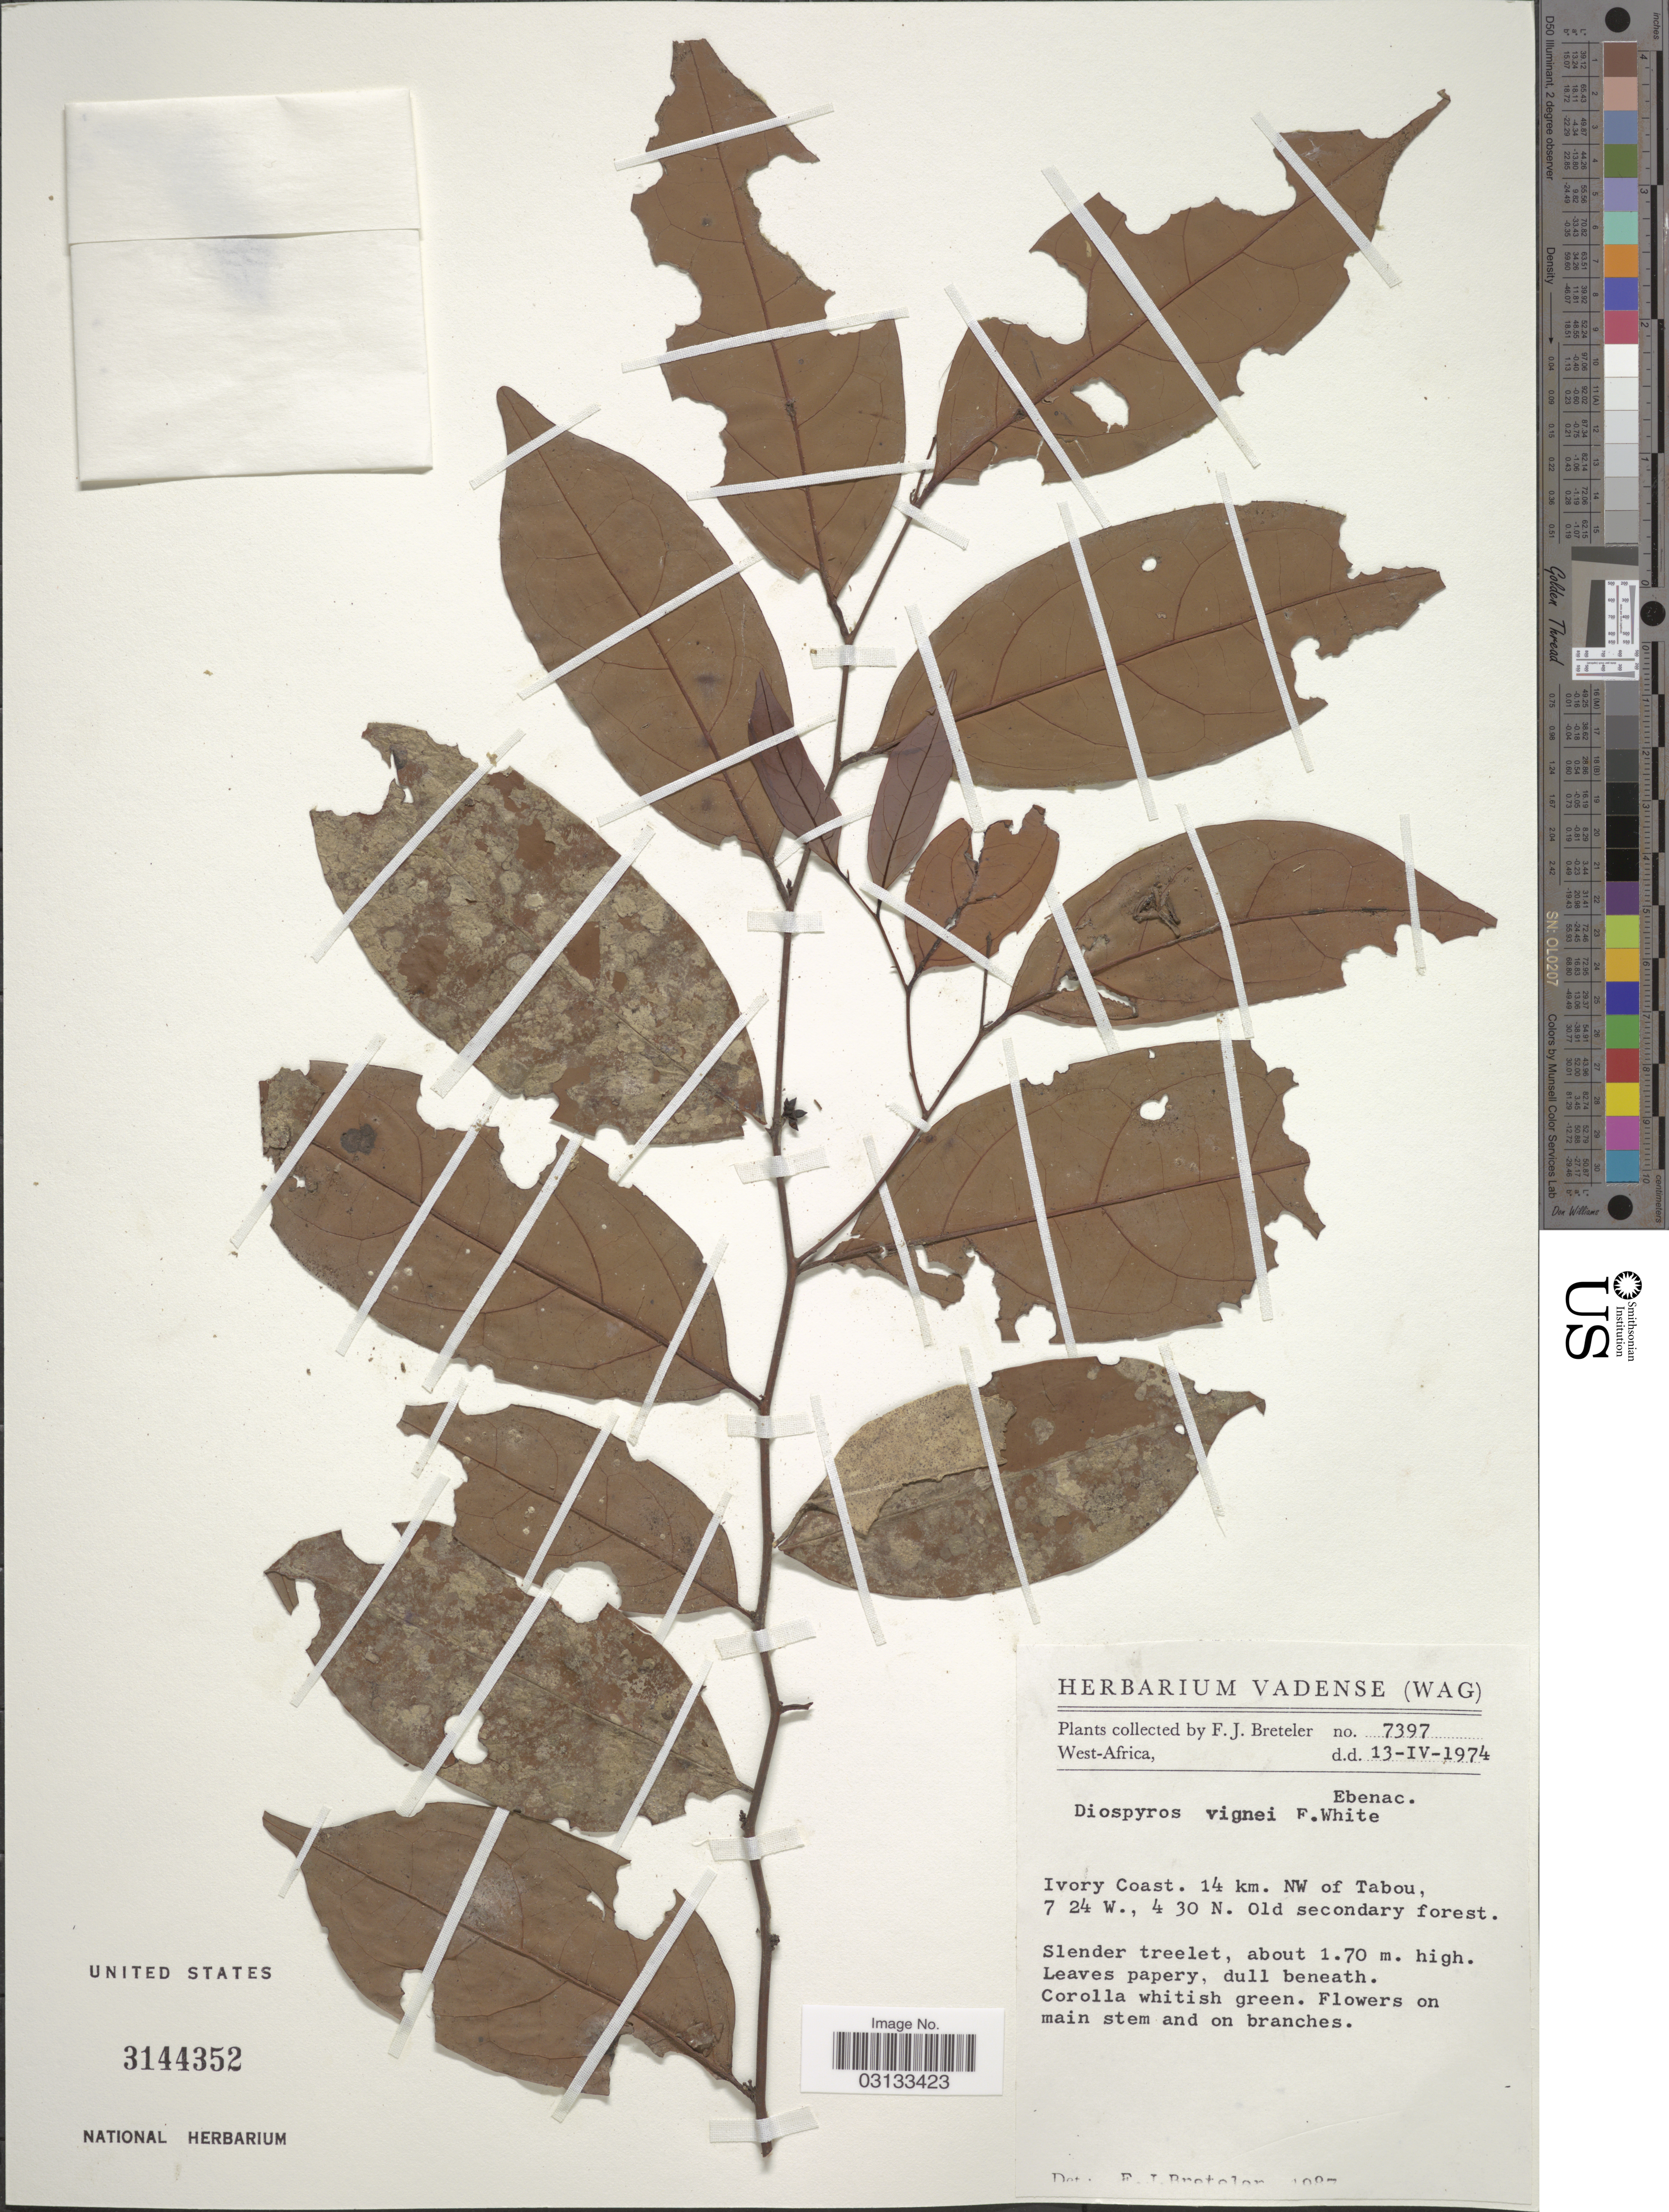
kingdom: Plantae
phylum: Tracheophyta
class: Magnoliopsida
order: Ericales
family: Ebenaceae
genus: Diospyros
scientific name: Diospyros vignei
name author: F. White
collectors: F. J. Breteler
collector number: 7397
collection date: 1974-04-13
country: Ivory Coast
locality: Ivory Coast, 14 km. NW of Tabou, West Africa.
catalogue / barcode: US 3144352